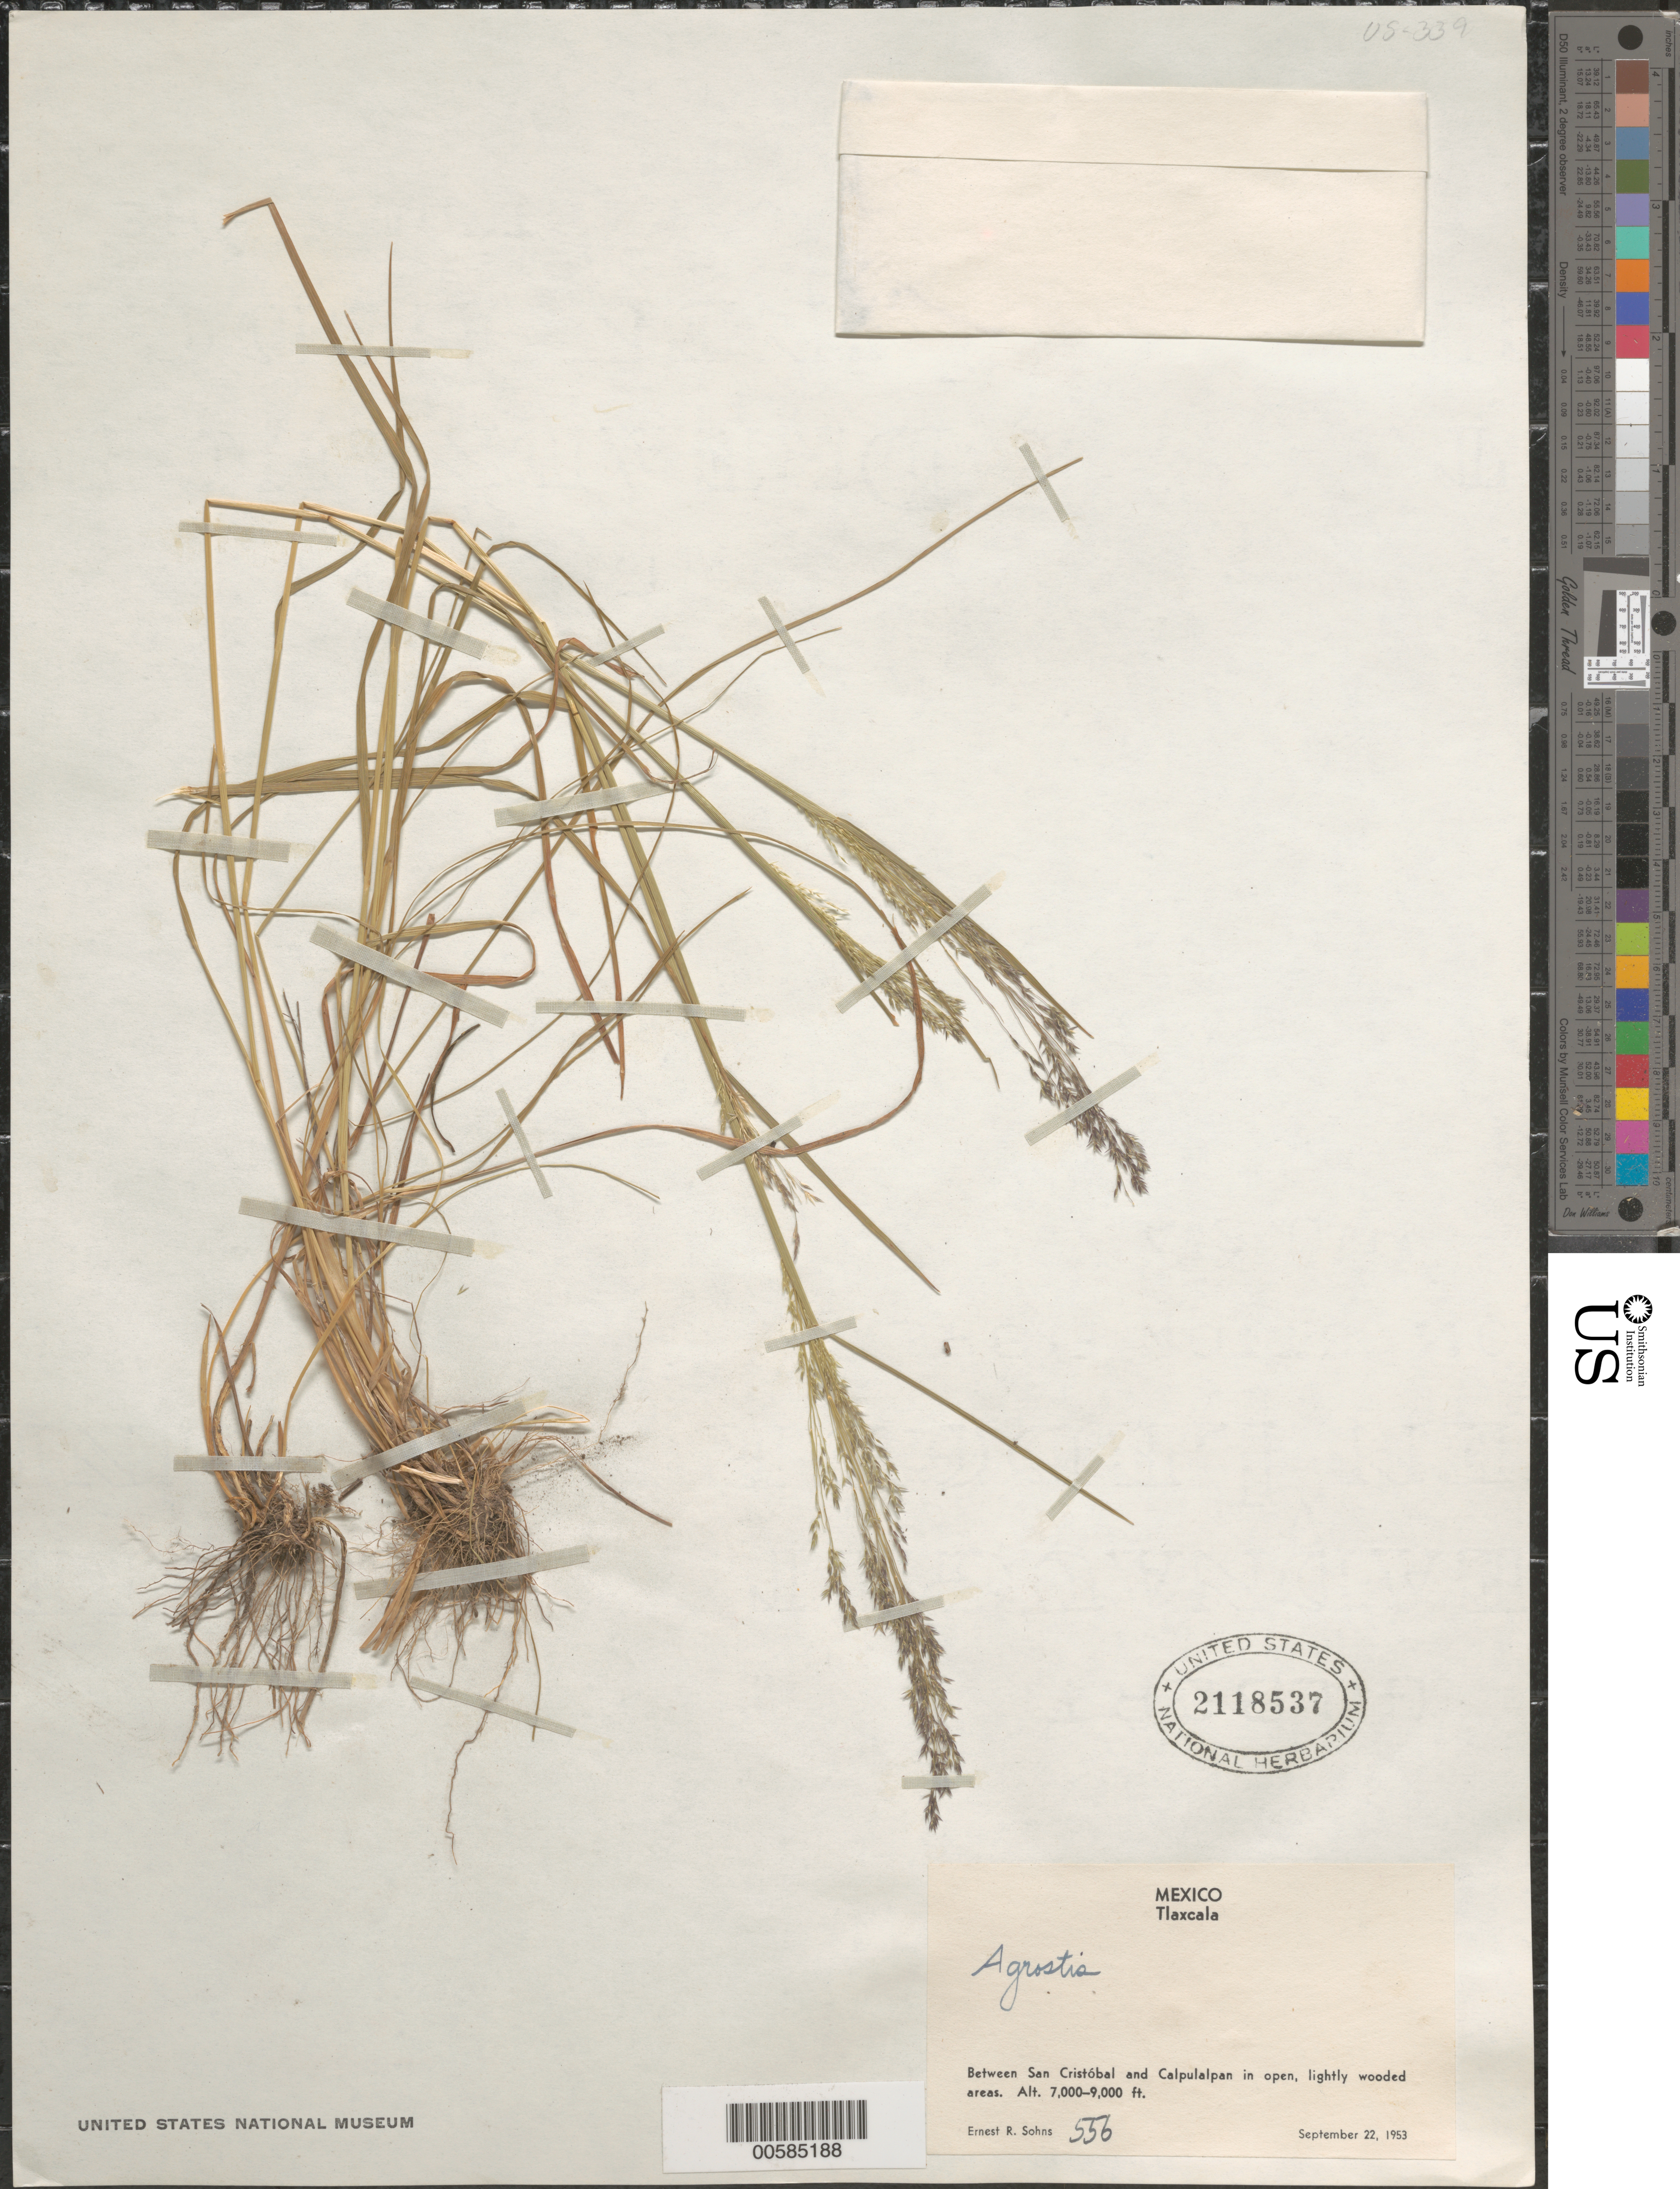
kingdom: Plantae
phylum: Tracheophyta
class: Liliopsida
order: Poales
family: Poaceae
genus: Agrostis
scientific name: Agrostis sp.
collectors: E. R. Sohns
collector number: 556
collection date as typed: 22 Sep 1953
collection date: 1953-09-22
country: Mexico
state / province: Tlaxcala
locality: Between San Crist=bal and Calpulalpan.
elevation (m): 2134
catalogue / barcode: US 2118537